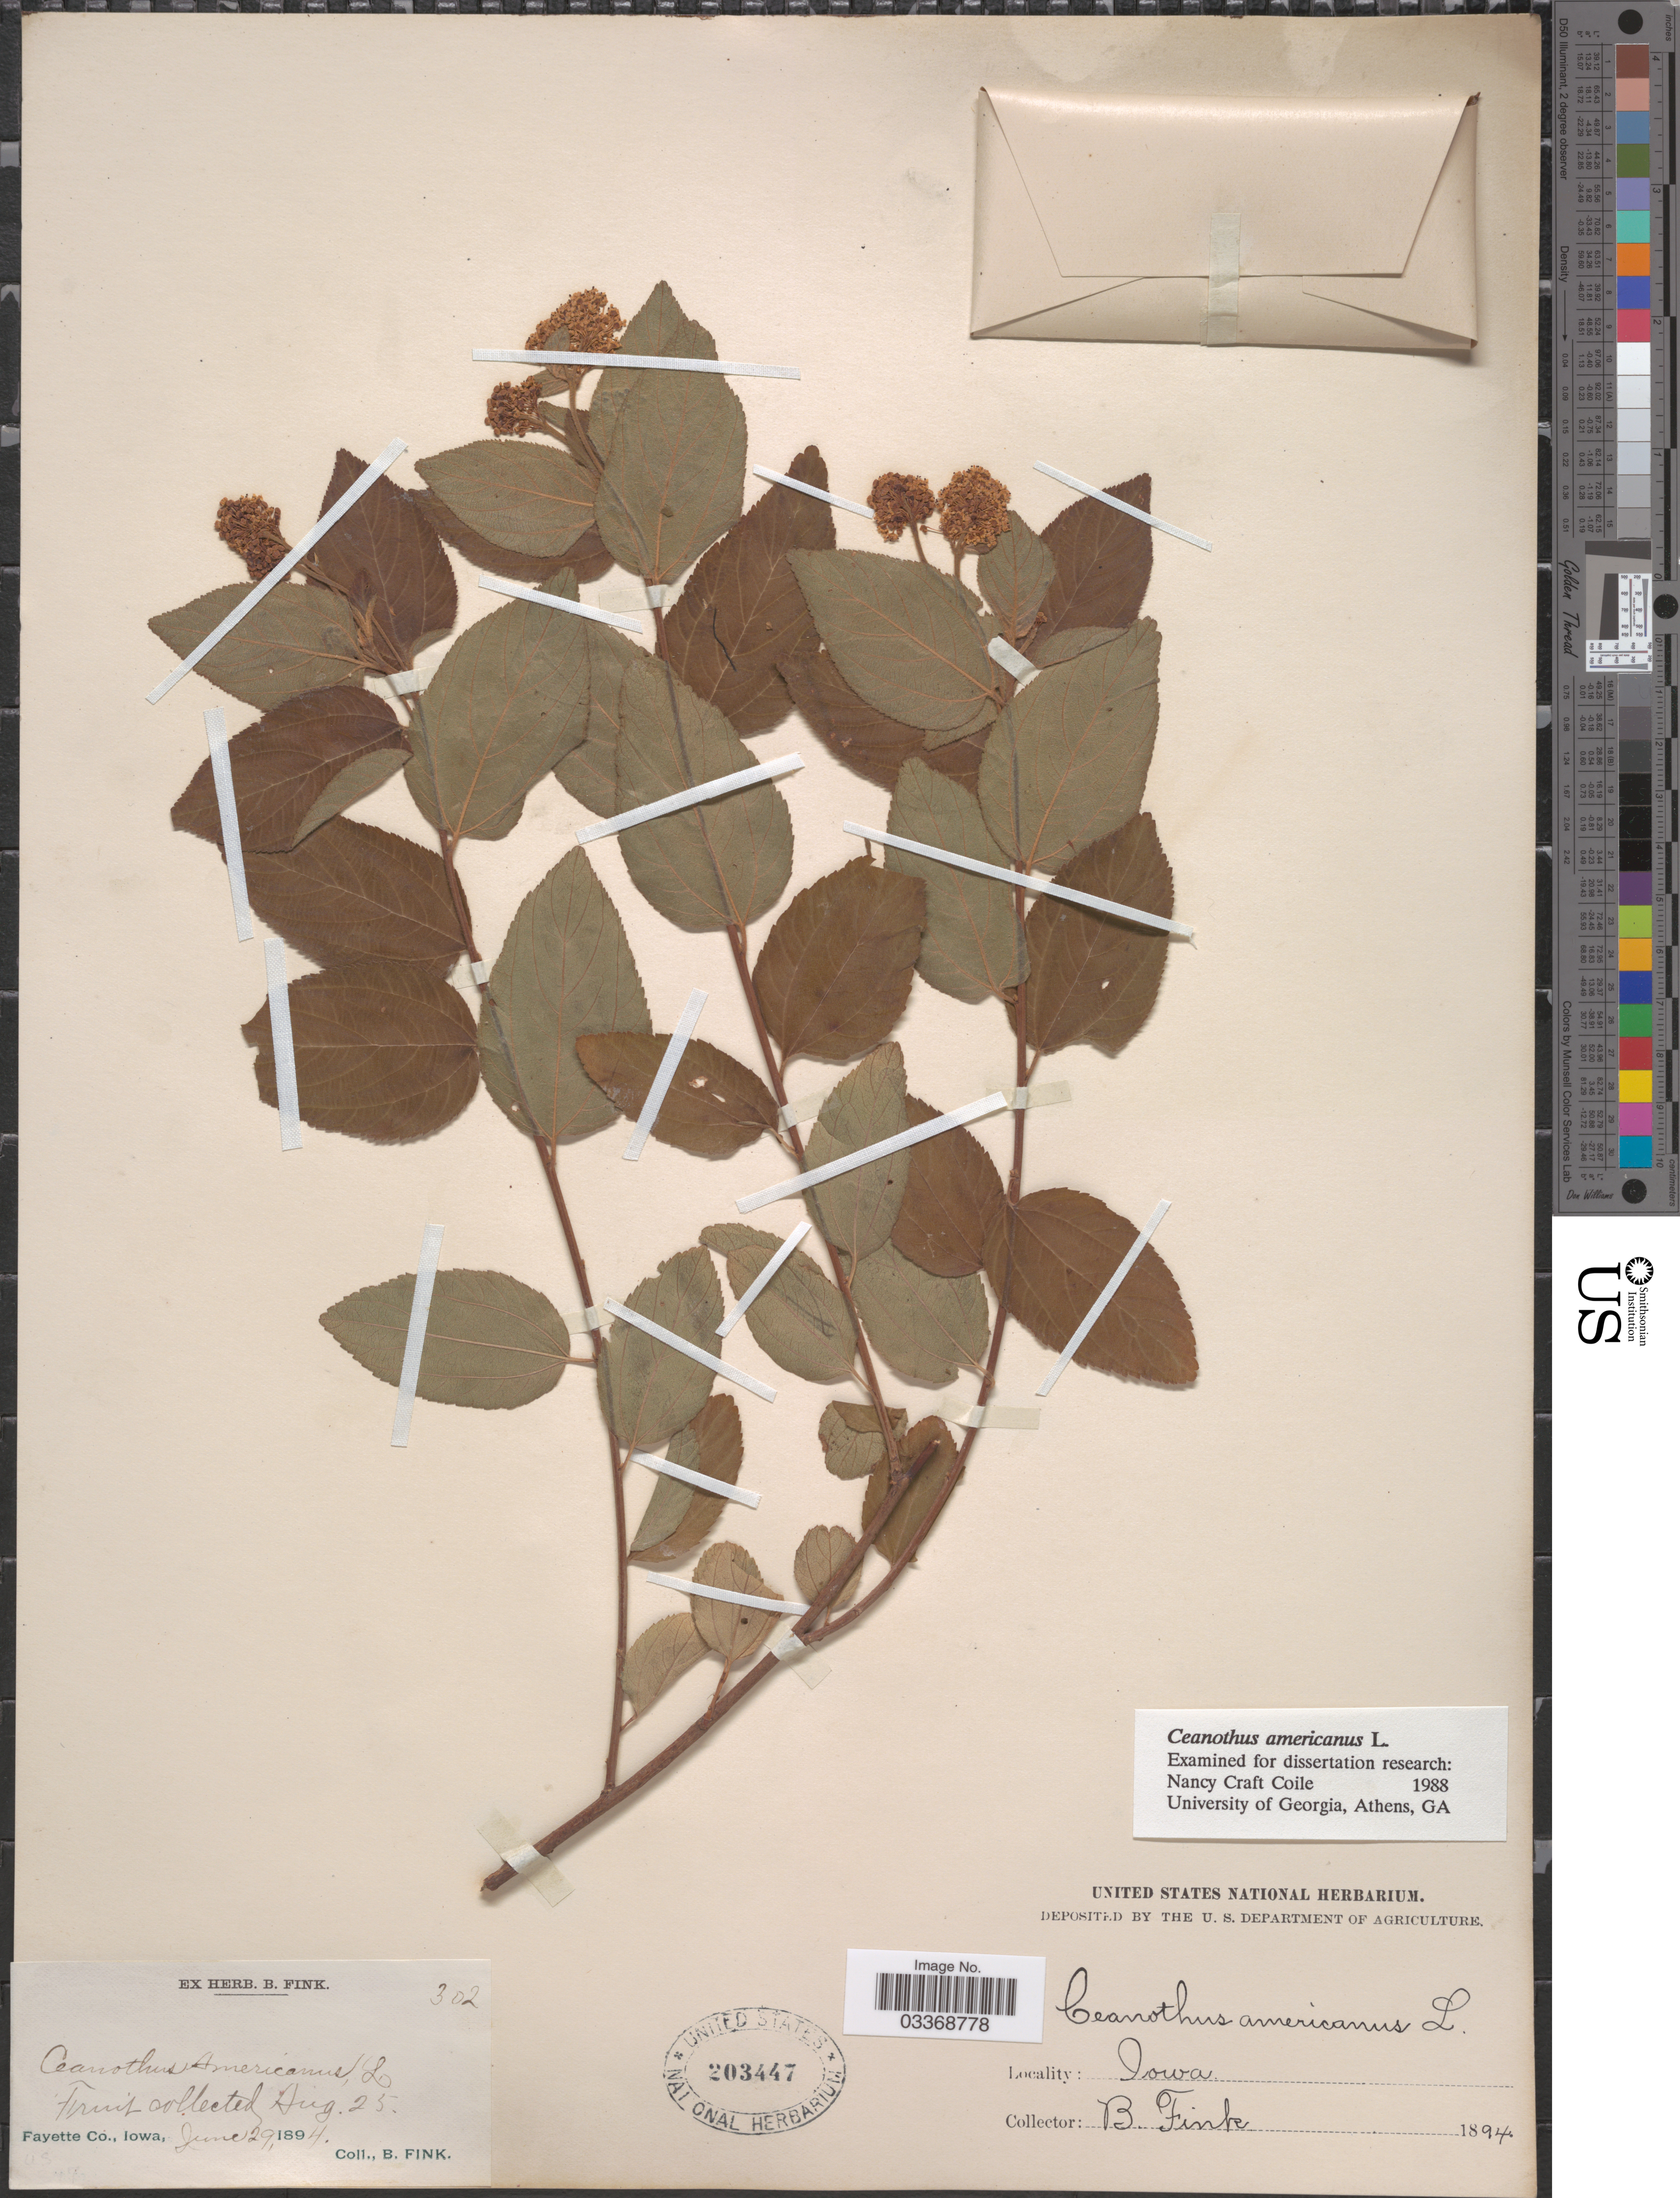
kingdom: Plantae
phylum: Tracheophyta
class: Magnoliopsida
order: Rosales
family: Rhamnaceae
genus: Ceanothus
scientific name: Ceanothus americanus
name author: L.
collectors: B. Fink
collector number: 302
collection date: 1894-06-29/1894-08-25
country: United States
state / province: Iowa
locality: Fayette Co.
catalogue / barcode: US 203447